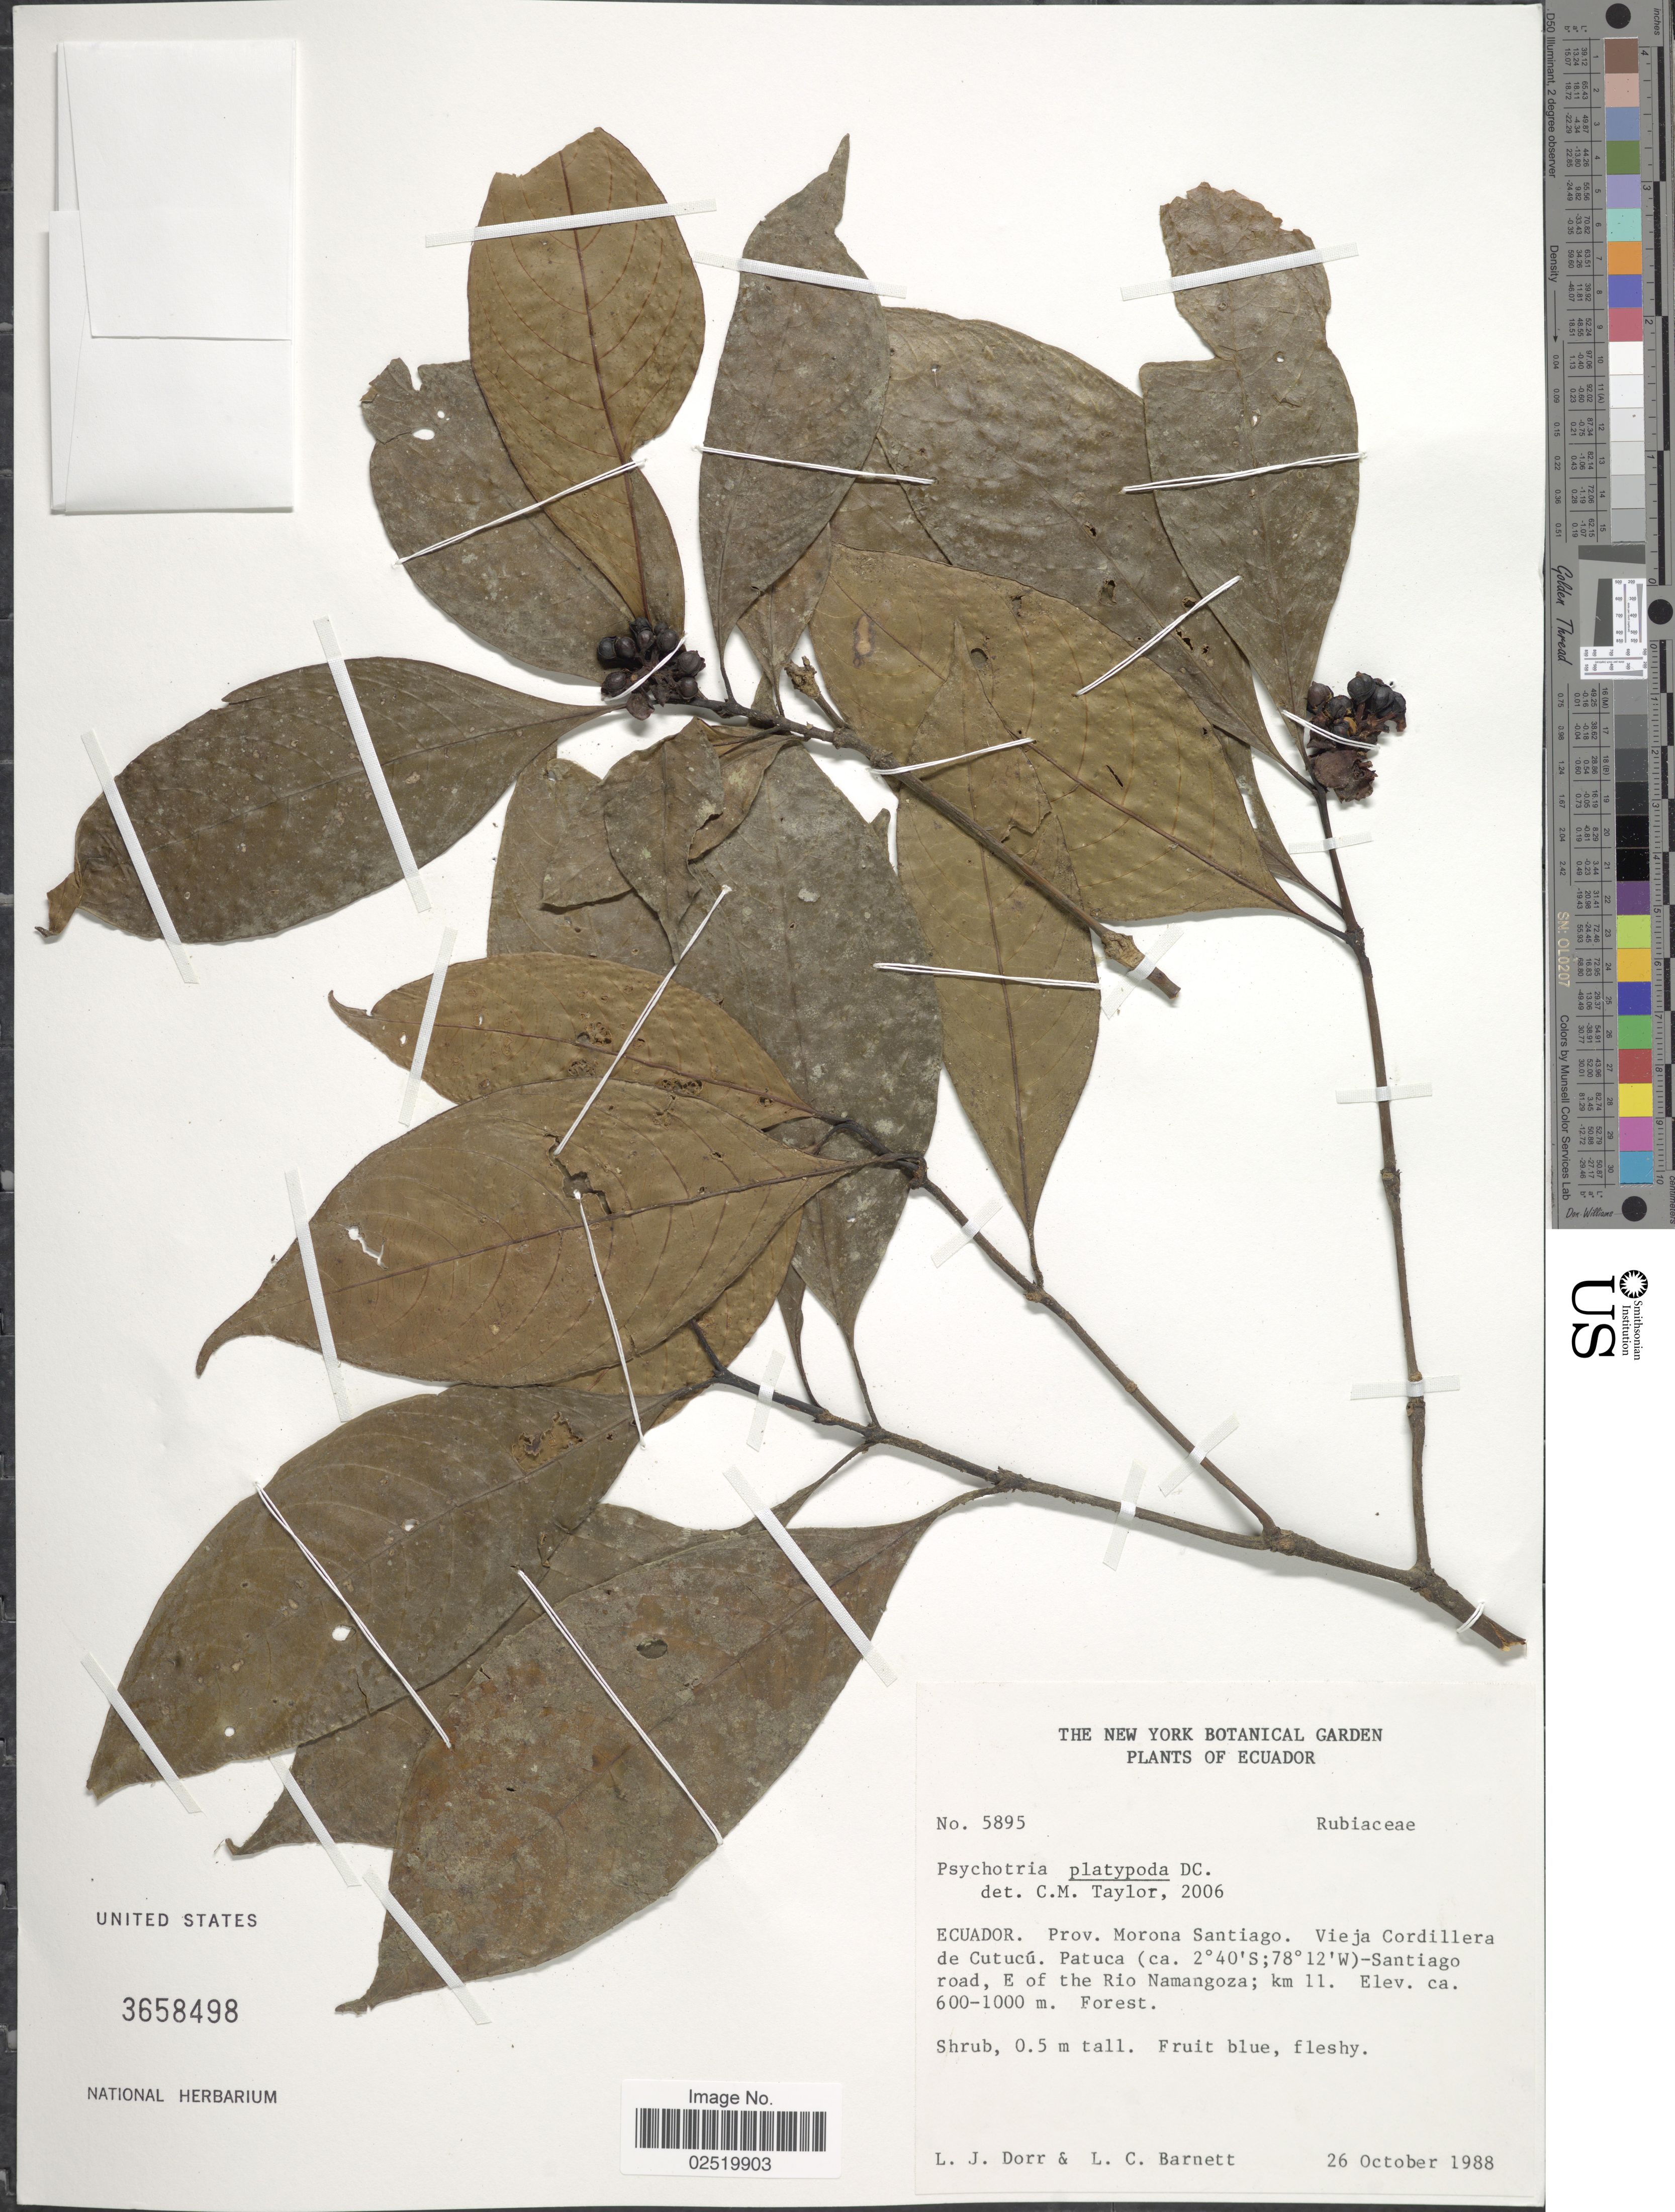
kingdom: Plantae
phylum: Tracheophyta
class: Magnoliopsida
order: Gentianales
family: Rubiaceae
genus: Psychotria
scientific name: Psychotria platypoda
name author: DC.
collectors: L. J. Dorr & L. C. Barnett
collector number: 5895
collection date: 1988-10-26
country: Ecuador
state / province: Morona-Santiago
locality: Vieja Cordillera de Cutucu. Patuca-Santiago road, E of the Rio Namangoza; km 11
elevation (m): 600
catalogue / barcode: US 3658498